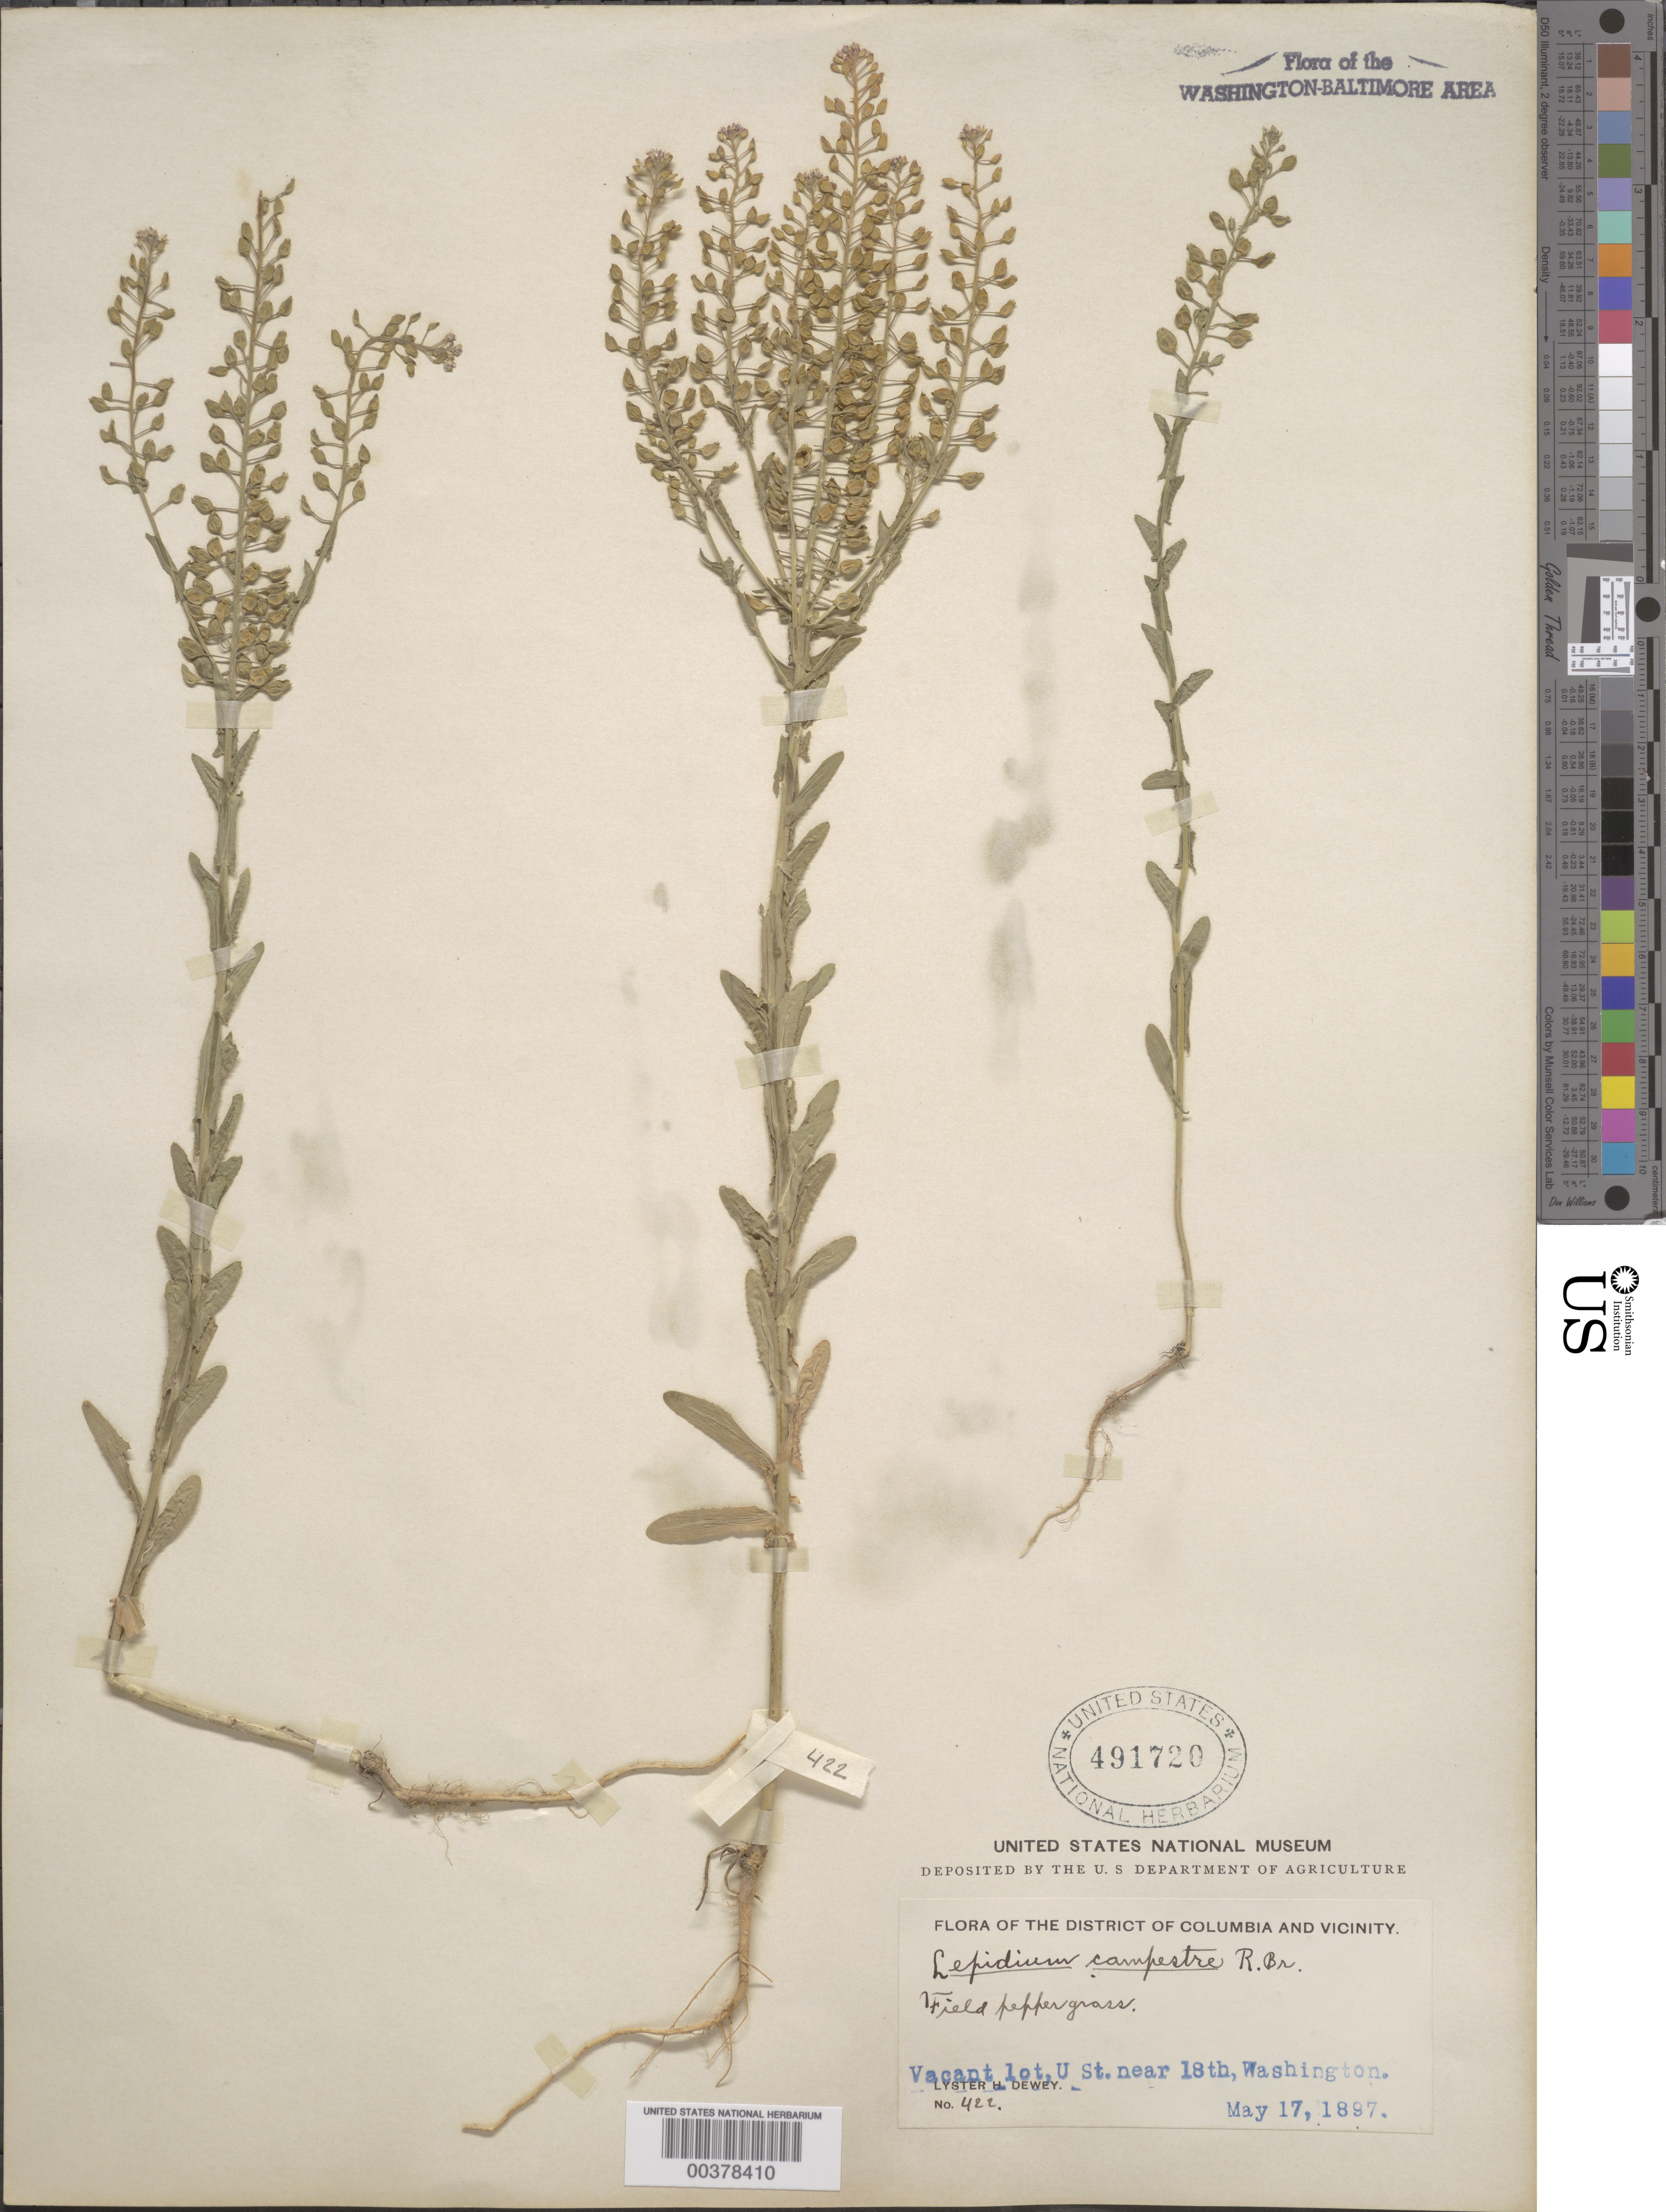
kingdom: Plantae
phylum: Tracheophyta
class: Magnoliopsida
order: Brassicales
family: Brassicaceae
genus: Lepidium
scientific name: Lepidium campestre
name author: (L.) W.T. Aiton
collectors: L. H. Dewey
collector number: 422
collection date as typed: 17 May 1897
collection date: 1897-05-17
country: United States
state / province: District of Columbia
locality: U St. near 18th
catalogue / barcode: US 491720